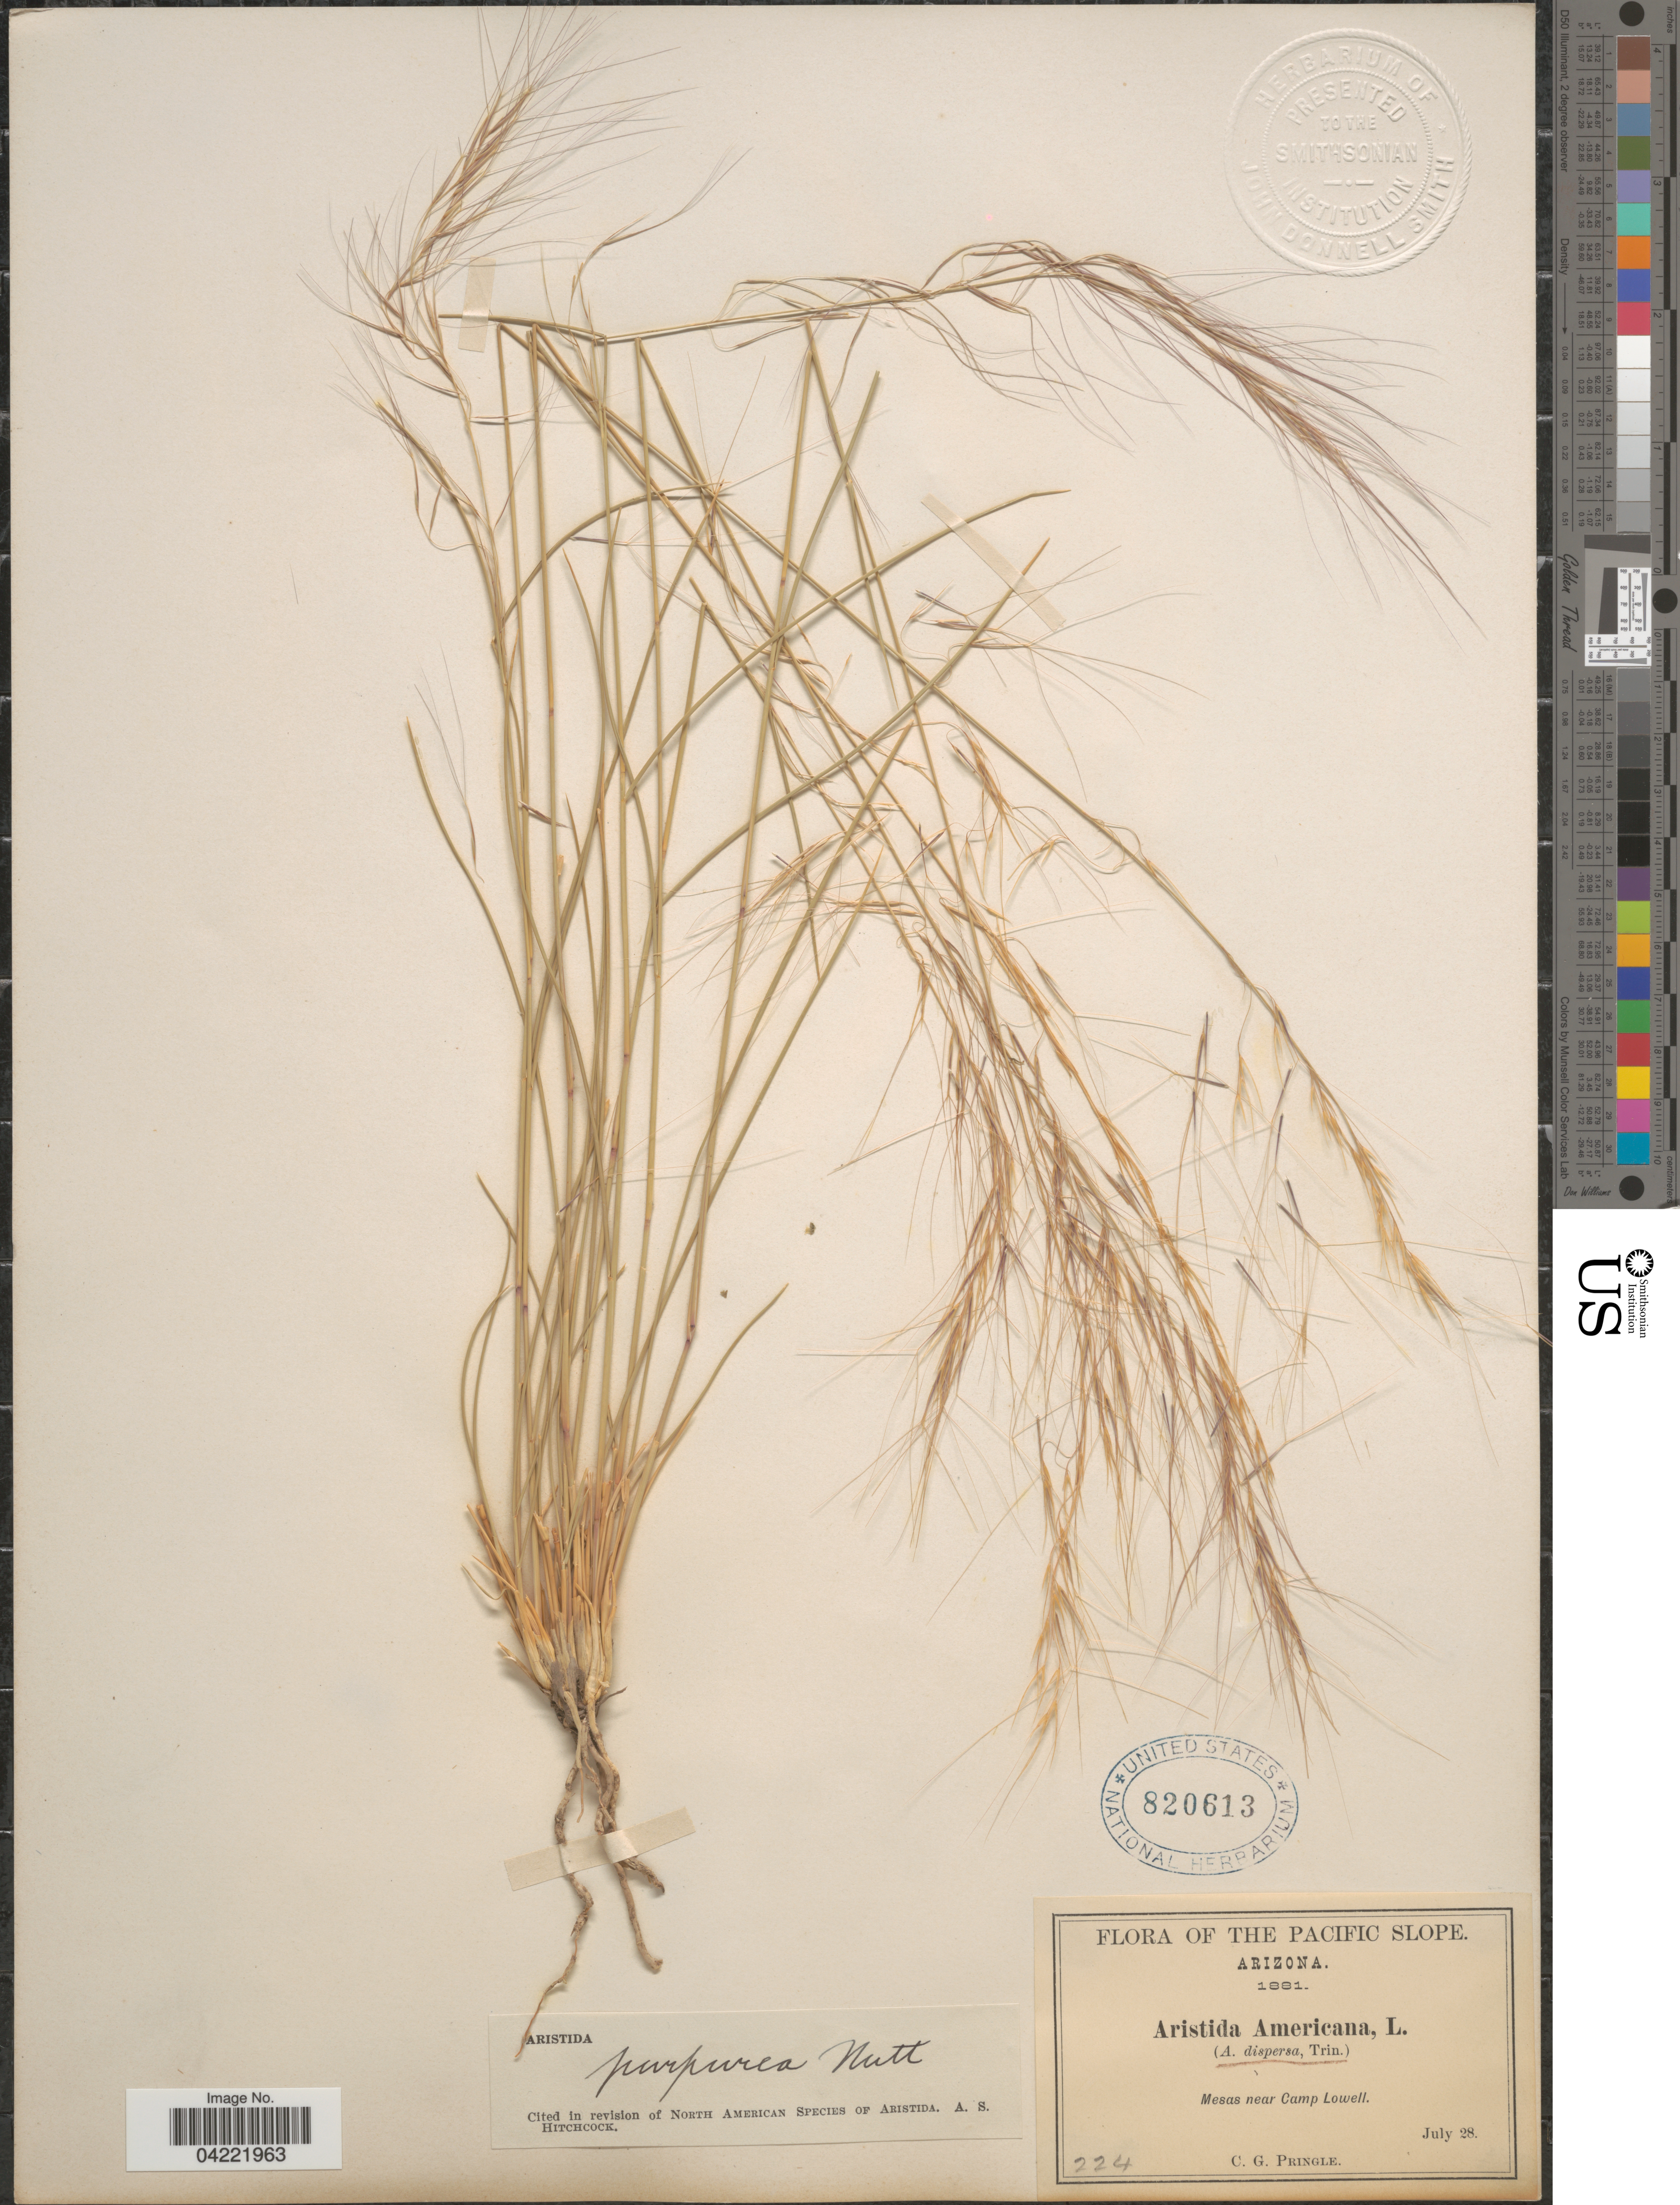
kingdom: Plantae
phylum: Tracheophyta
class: Liliopsida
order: Poales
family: Poaceae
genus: Aristida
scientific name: Aristida purpurea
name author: Nutt.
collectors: C. G. Pringle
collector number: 224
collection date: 1881-07-28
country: United States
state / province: Arizona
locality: The Pacific Slope. Mesas near Camp Lowell.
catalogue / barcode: US 820613